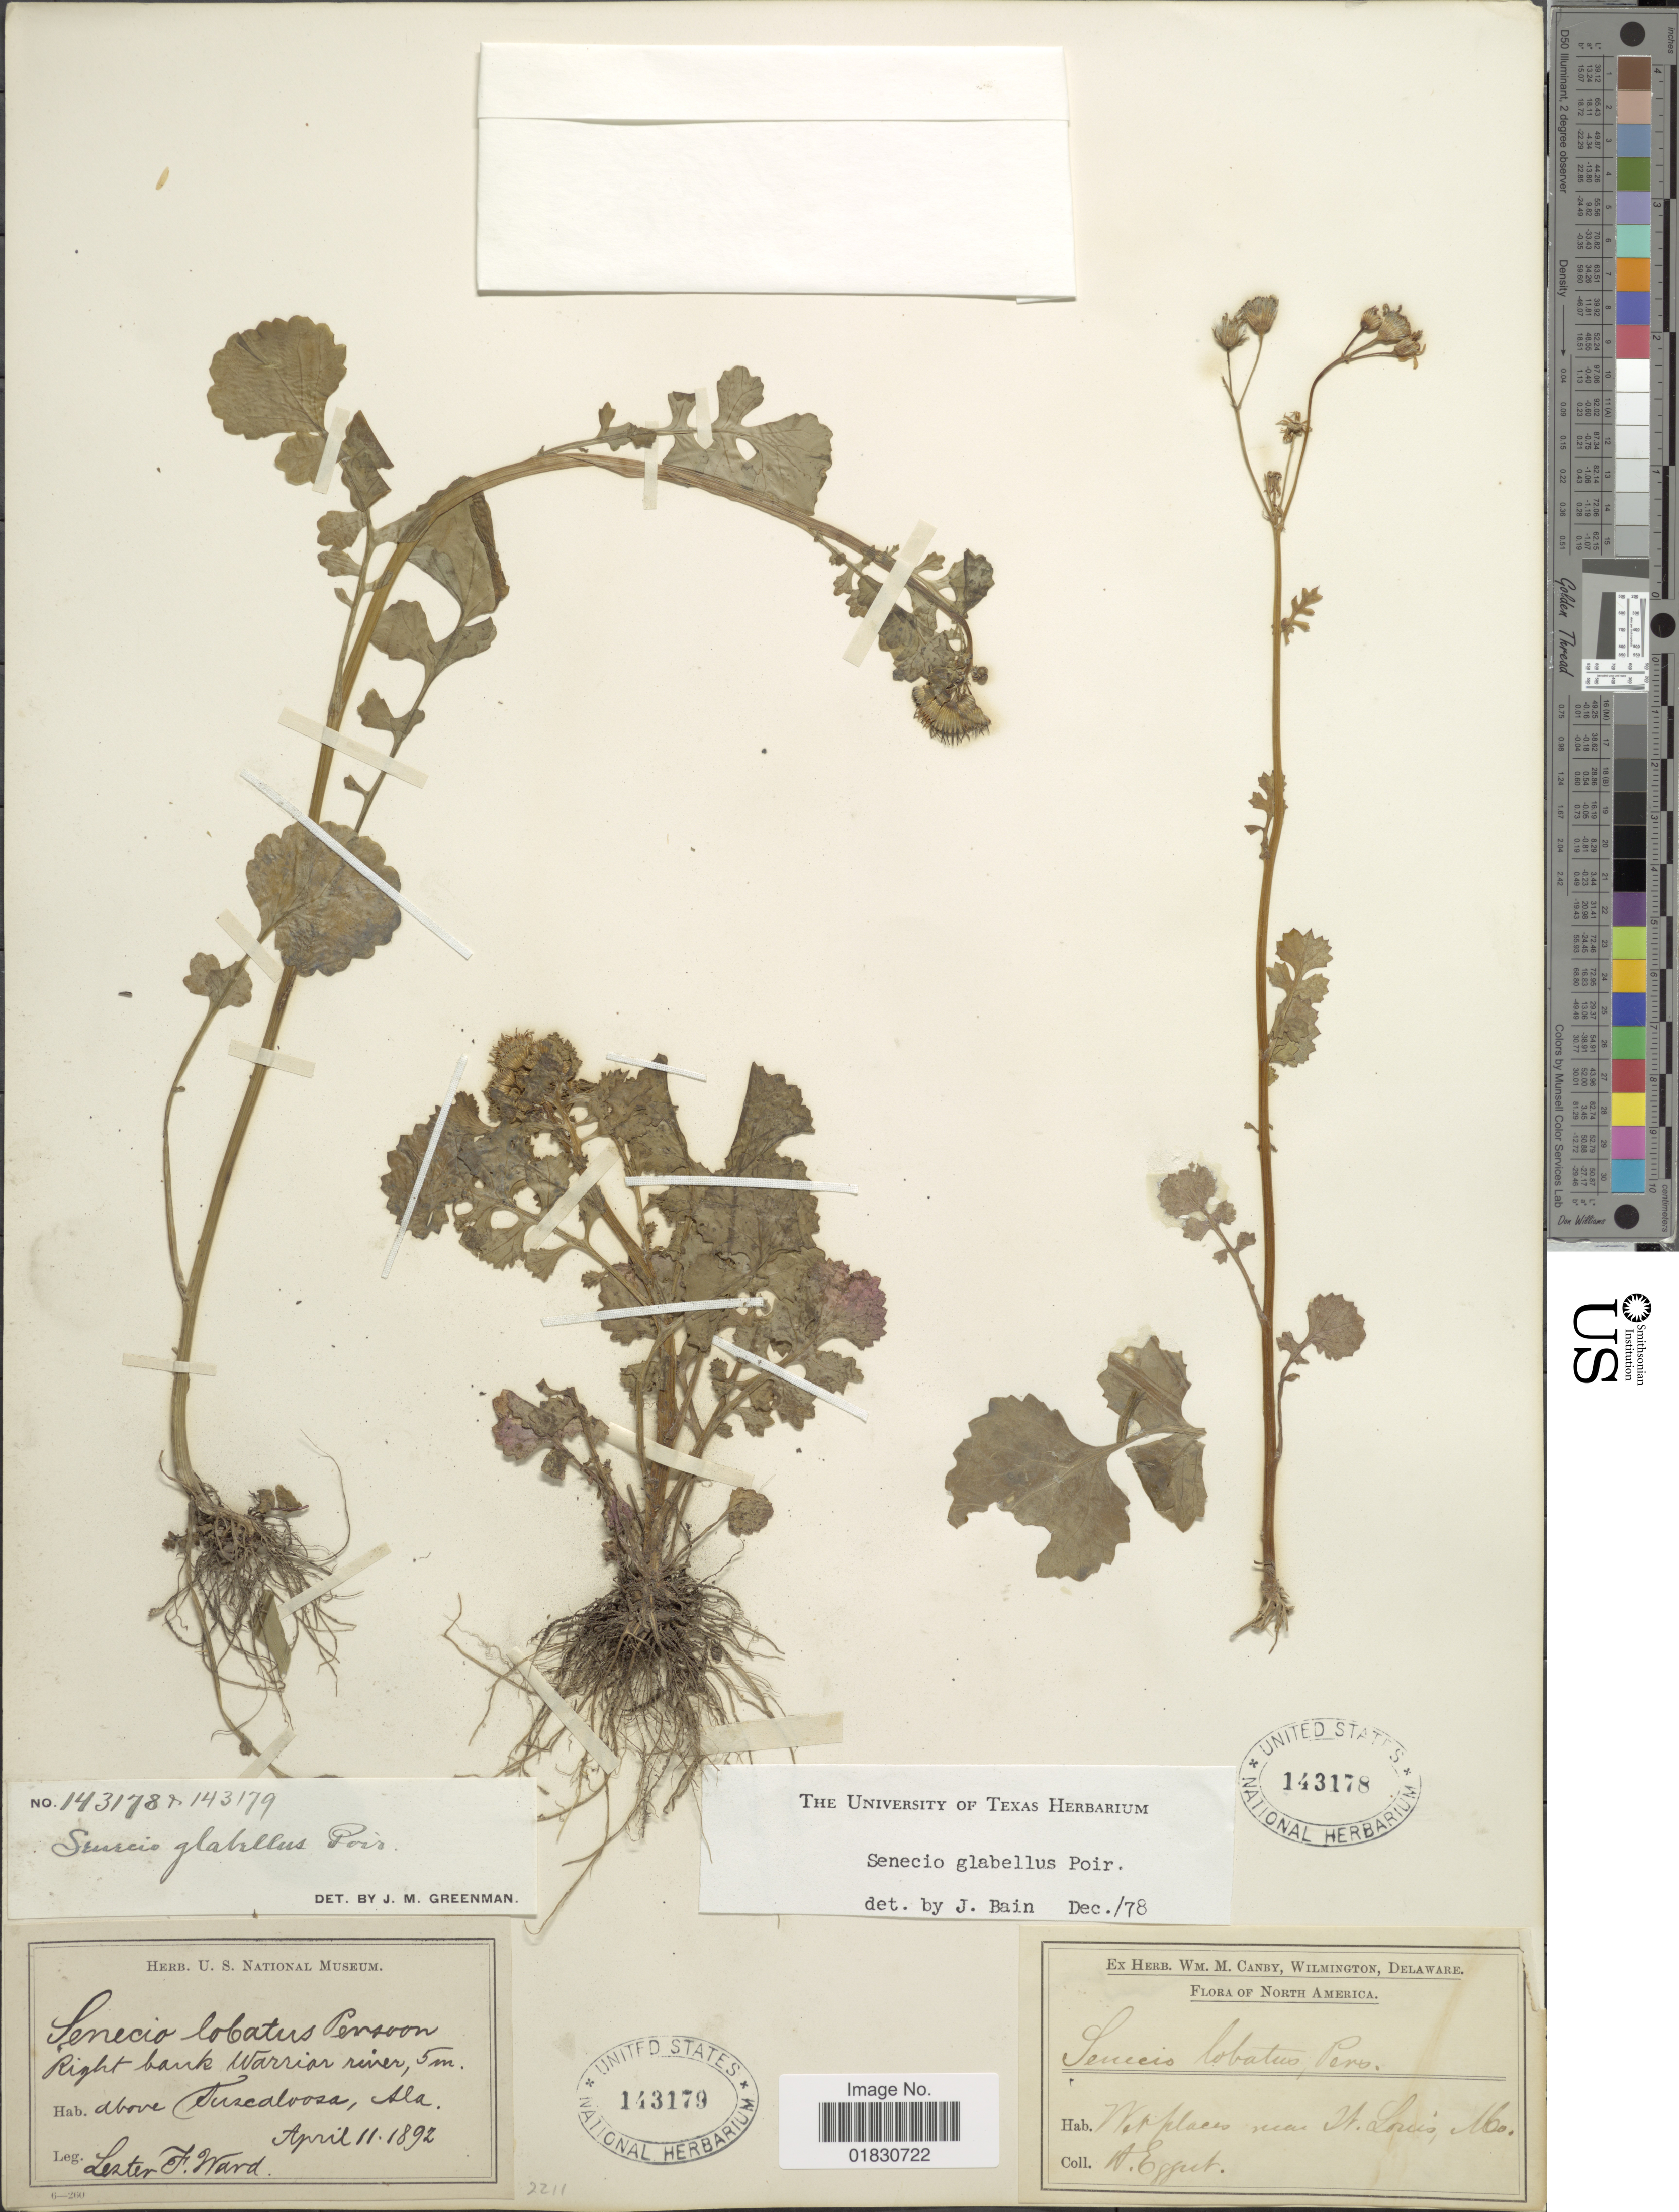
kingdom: Plantae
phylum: Tracheophyta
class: Magnoliopsida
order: Asterales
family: Asteraceae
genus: Packera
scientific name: Packera glabella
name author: (Poir.) C. Jeffrey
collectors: H. Eggert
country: United States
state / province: Missouri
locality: Wet places near St. Louis, Mo.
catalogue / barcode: US 143178-2